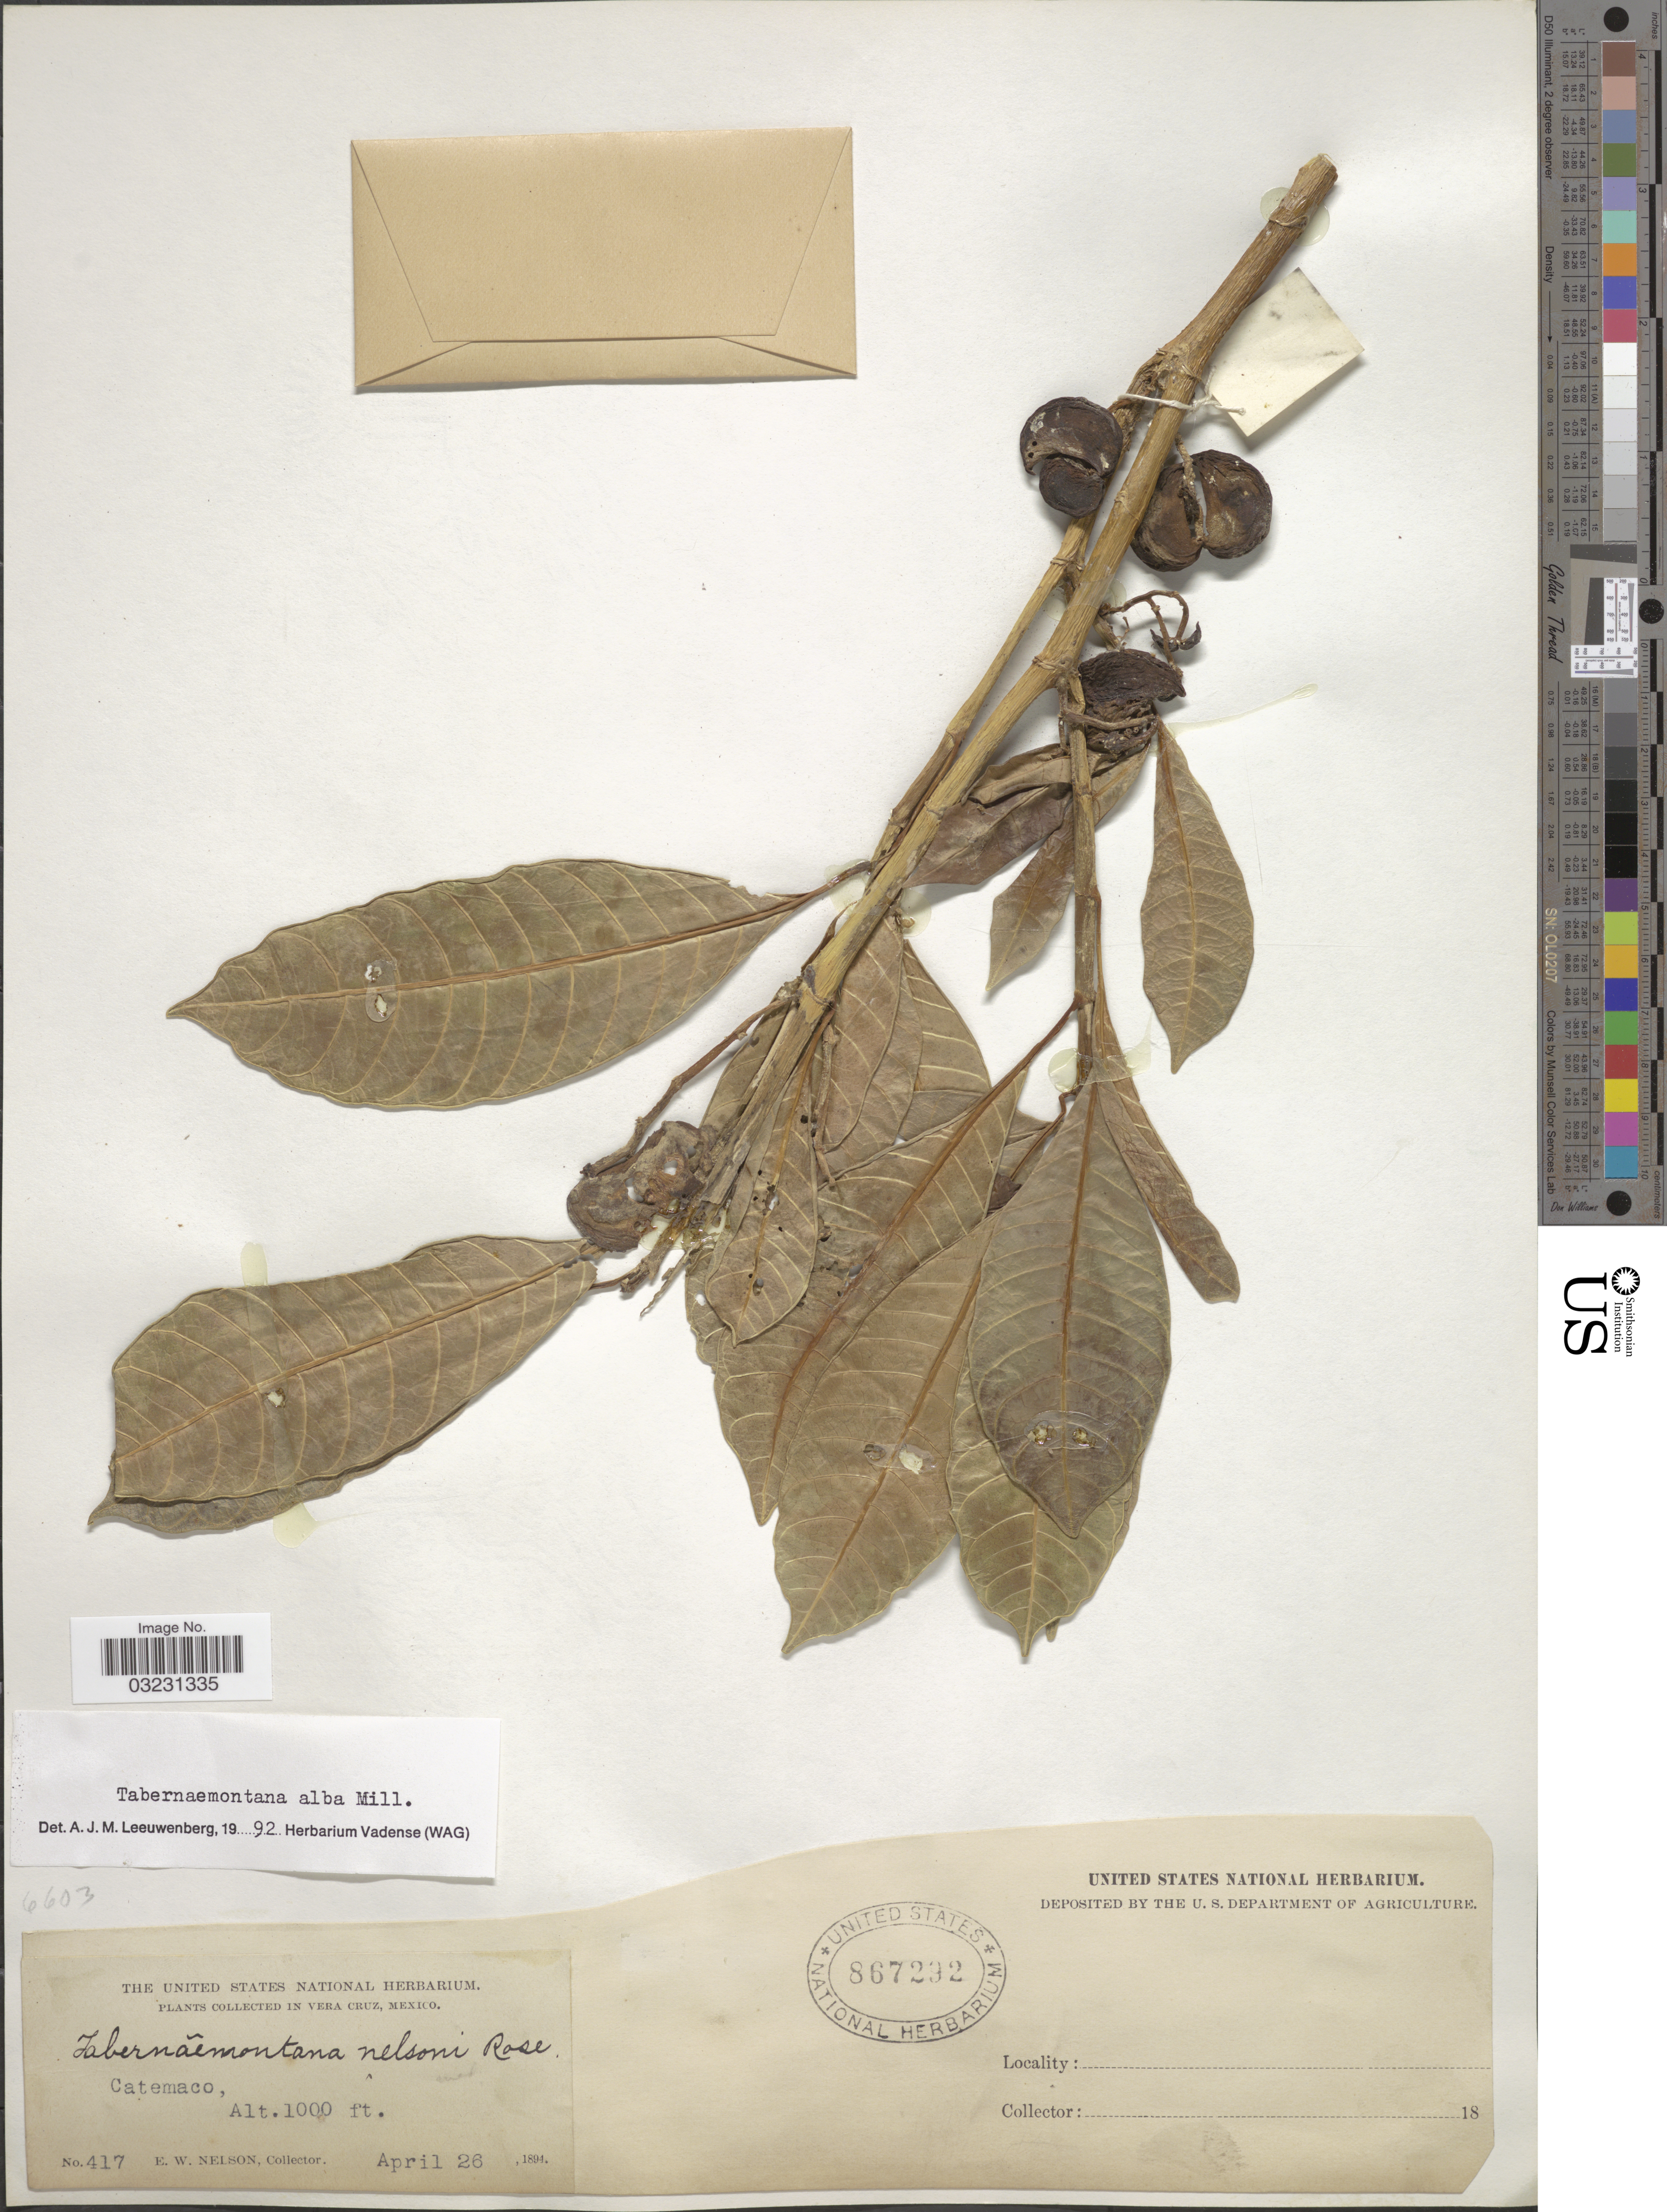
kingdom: Plantae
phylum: Tracheophyta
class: Magnoliopsida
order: Gentianales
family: Apocynaceae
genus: Tabernaemontana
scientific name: Tabernaemontana alba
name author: Mill.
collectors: E. W. Nelson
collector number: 417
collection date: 1894-04-26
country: Mexico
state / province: Veracruz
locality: Vera Cruz, Catemaco.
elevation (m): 305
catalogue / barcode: US 867292